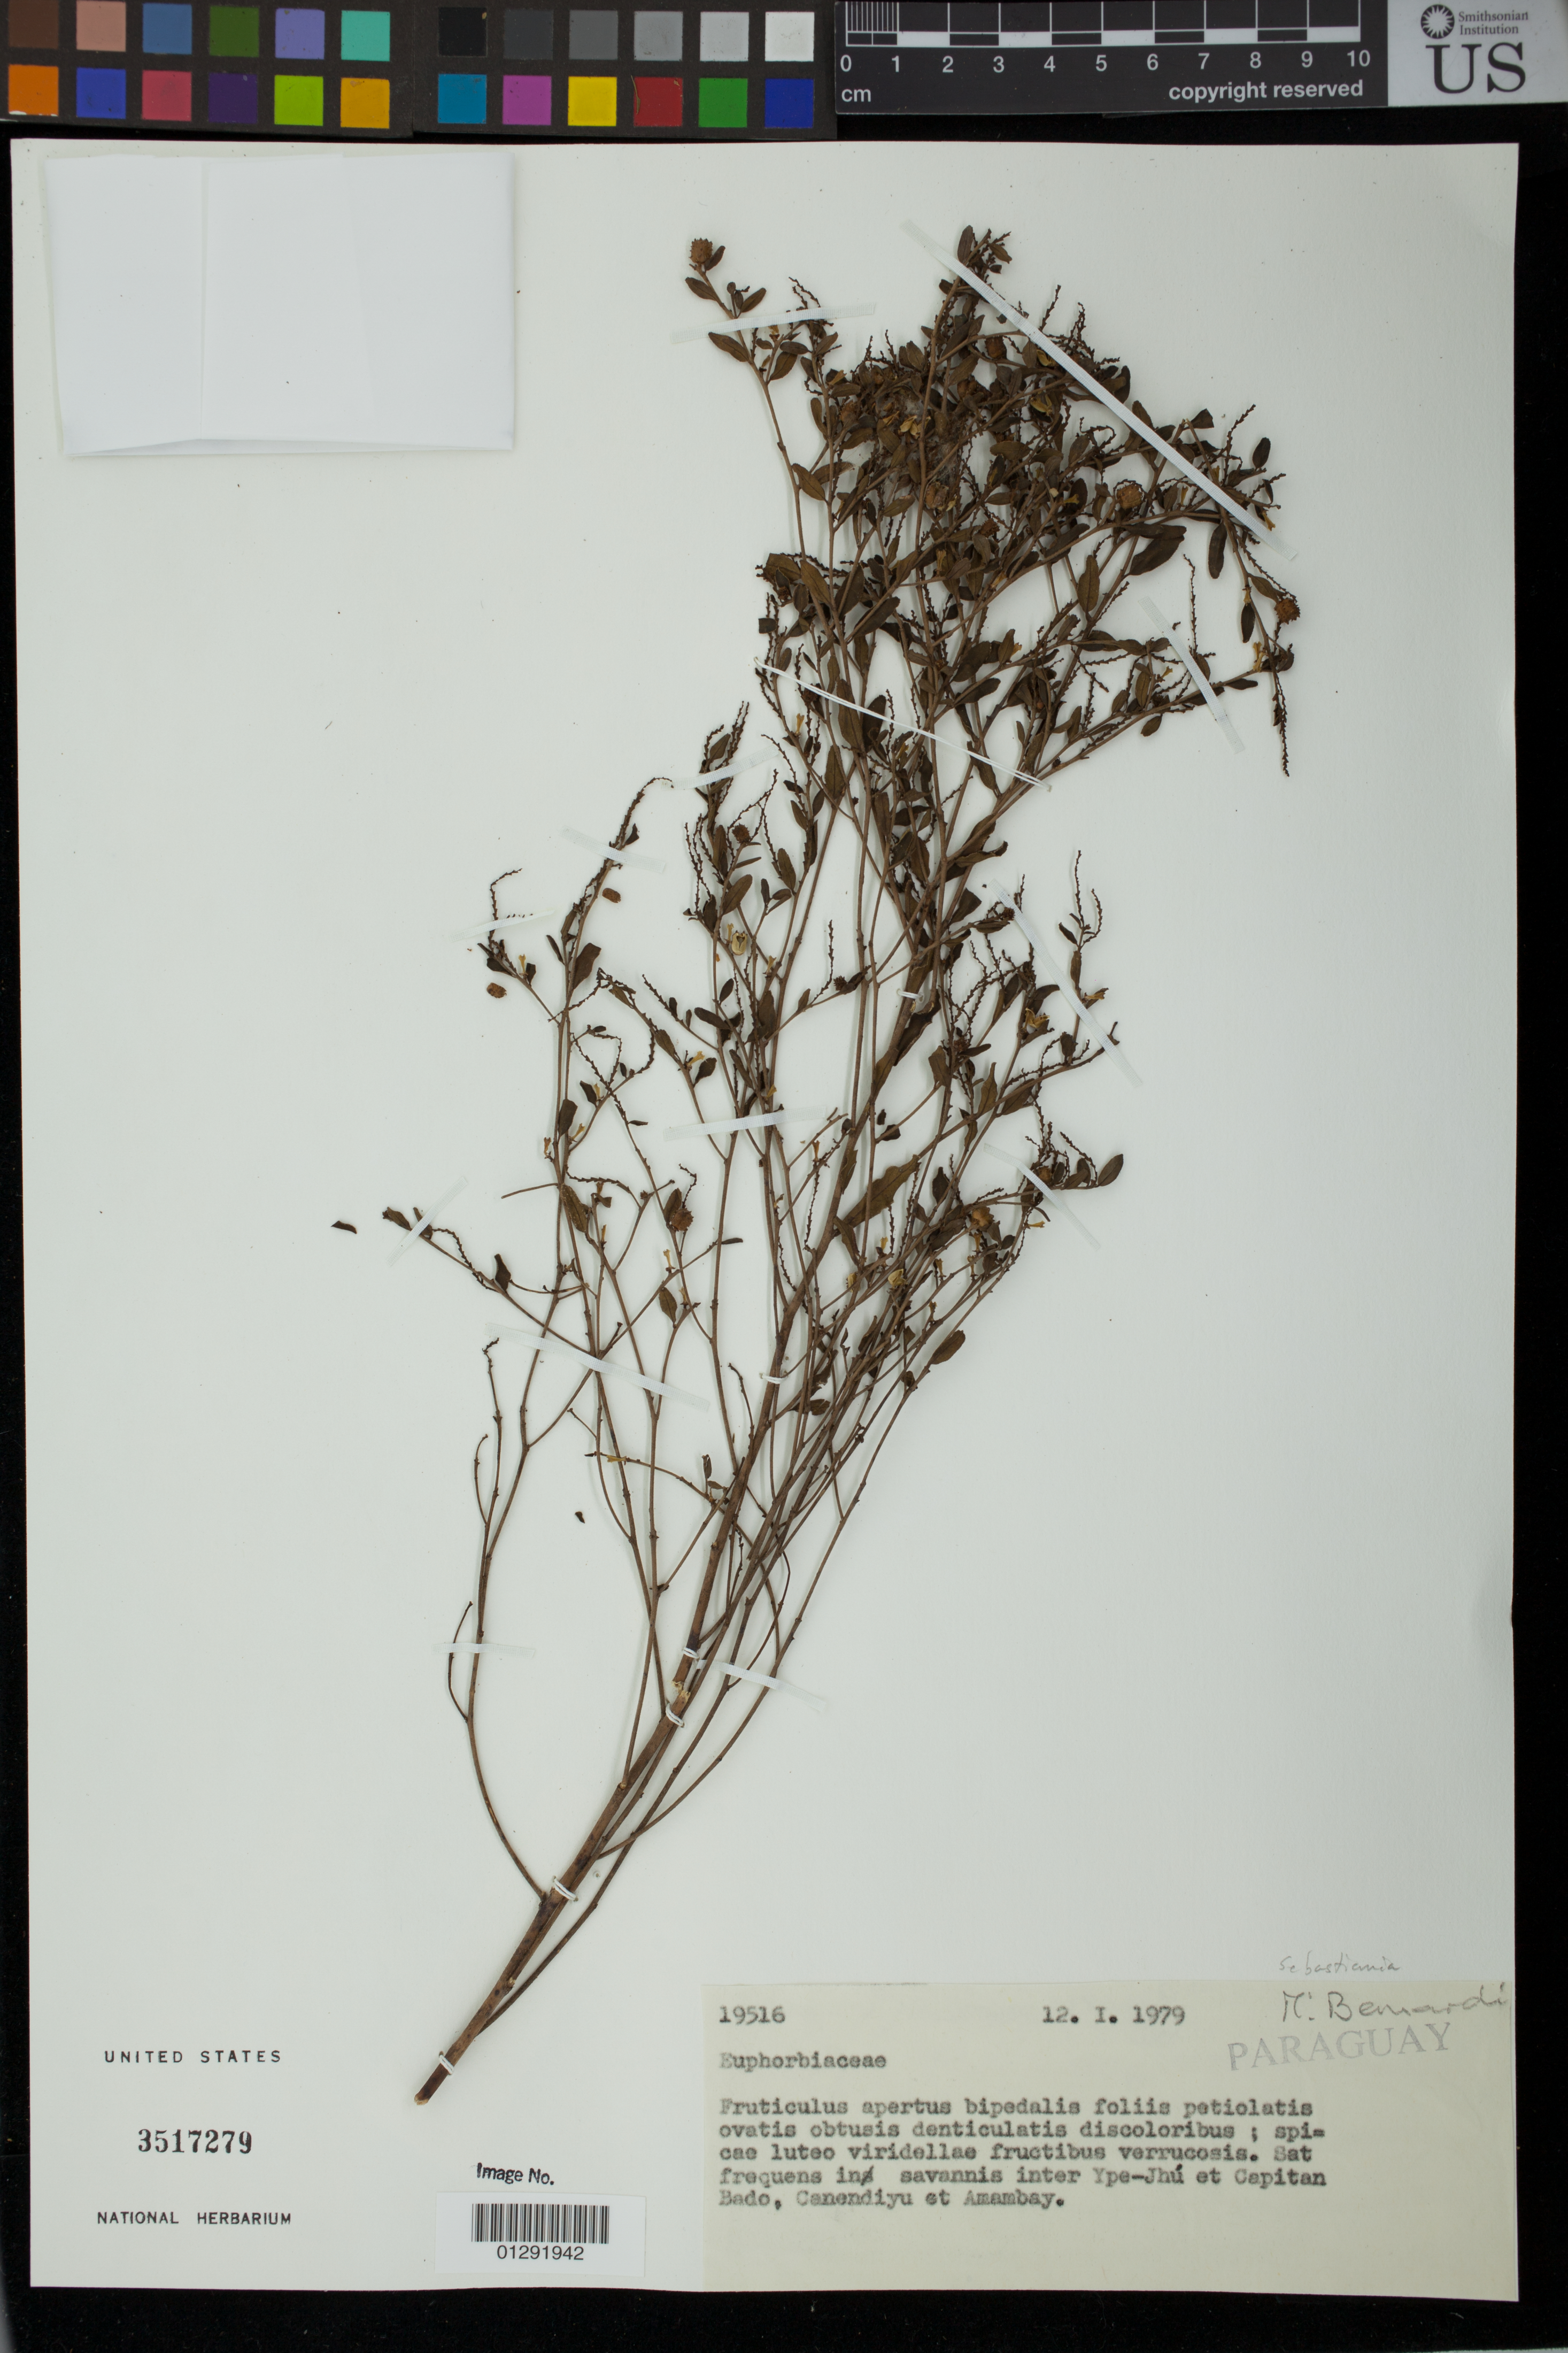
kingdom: Plantae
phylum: Tracheophyta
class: Magnoliopsida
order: Malpighiales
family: Euphorbiaceae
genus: Sebastiania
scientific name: Sebastiania sp.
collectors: M. Bernardi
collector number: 19516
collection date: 1979-01-12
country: Paraguay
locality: Savannis inter Ype-Jhu et Capitan Bado, Canendiyu et Amambay.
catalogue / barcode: US 3517279